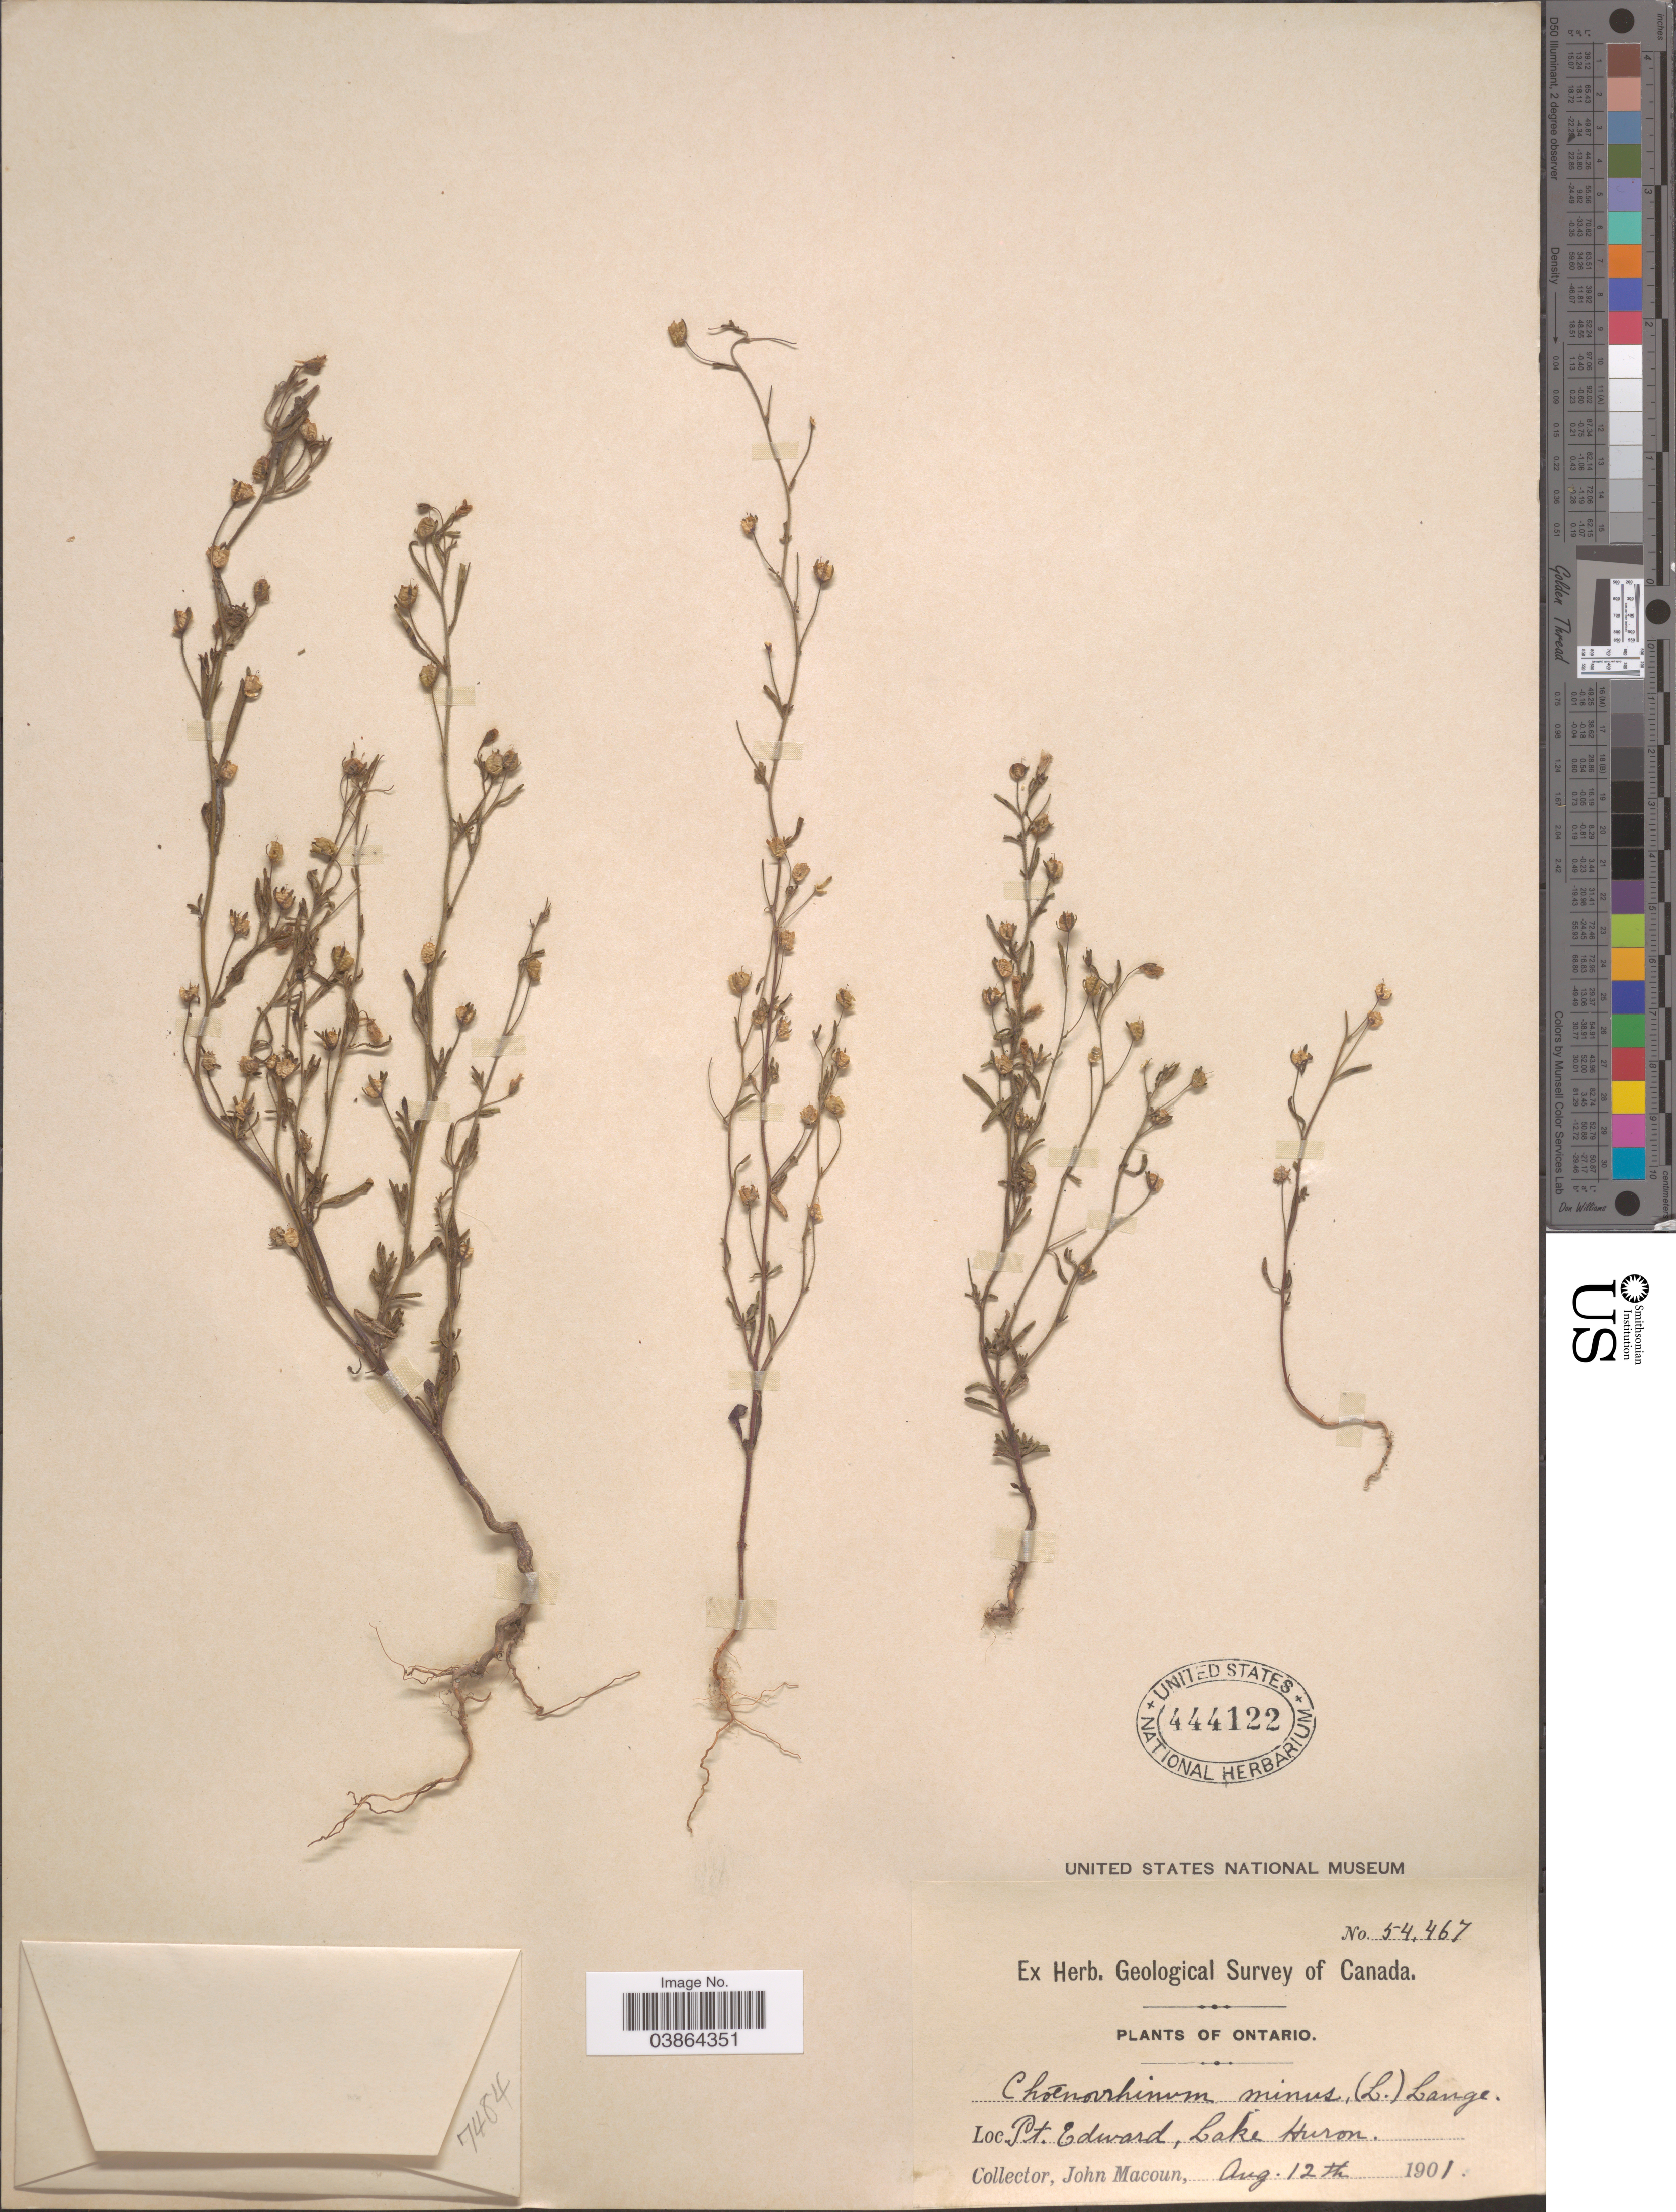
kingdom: Plantae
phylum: Tracheophyta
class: Magnoliopsida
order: Lamiales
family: Plantaginaceae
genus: Chaenorrhinum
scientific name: Chaenorrhinum minor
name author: (L.) Lange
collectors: J. Macoun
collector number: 54467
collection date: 1901-08-12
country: Canada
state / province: Ontario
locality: Pt. Edward, Lake Huron.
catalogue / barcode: US 444122